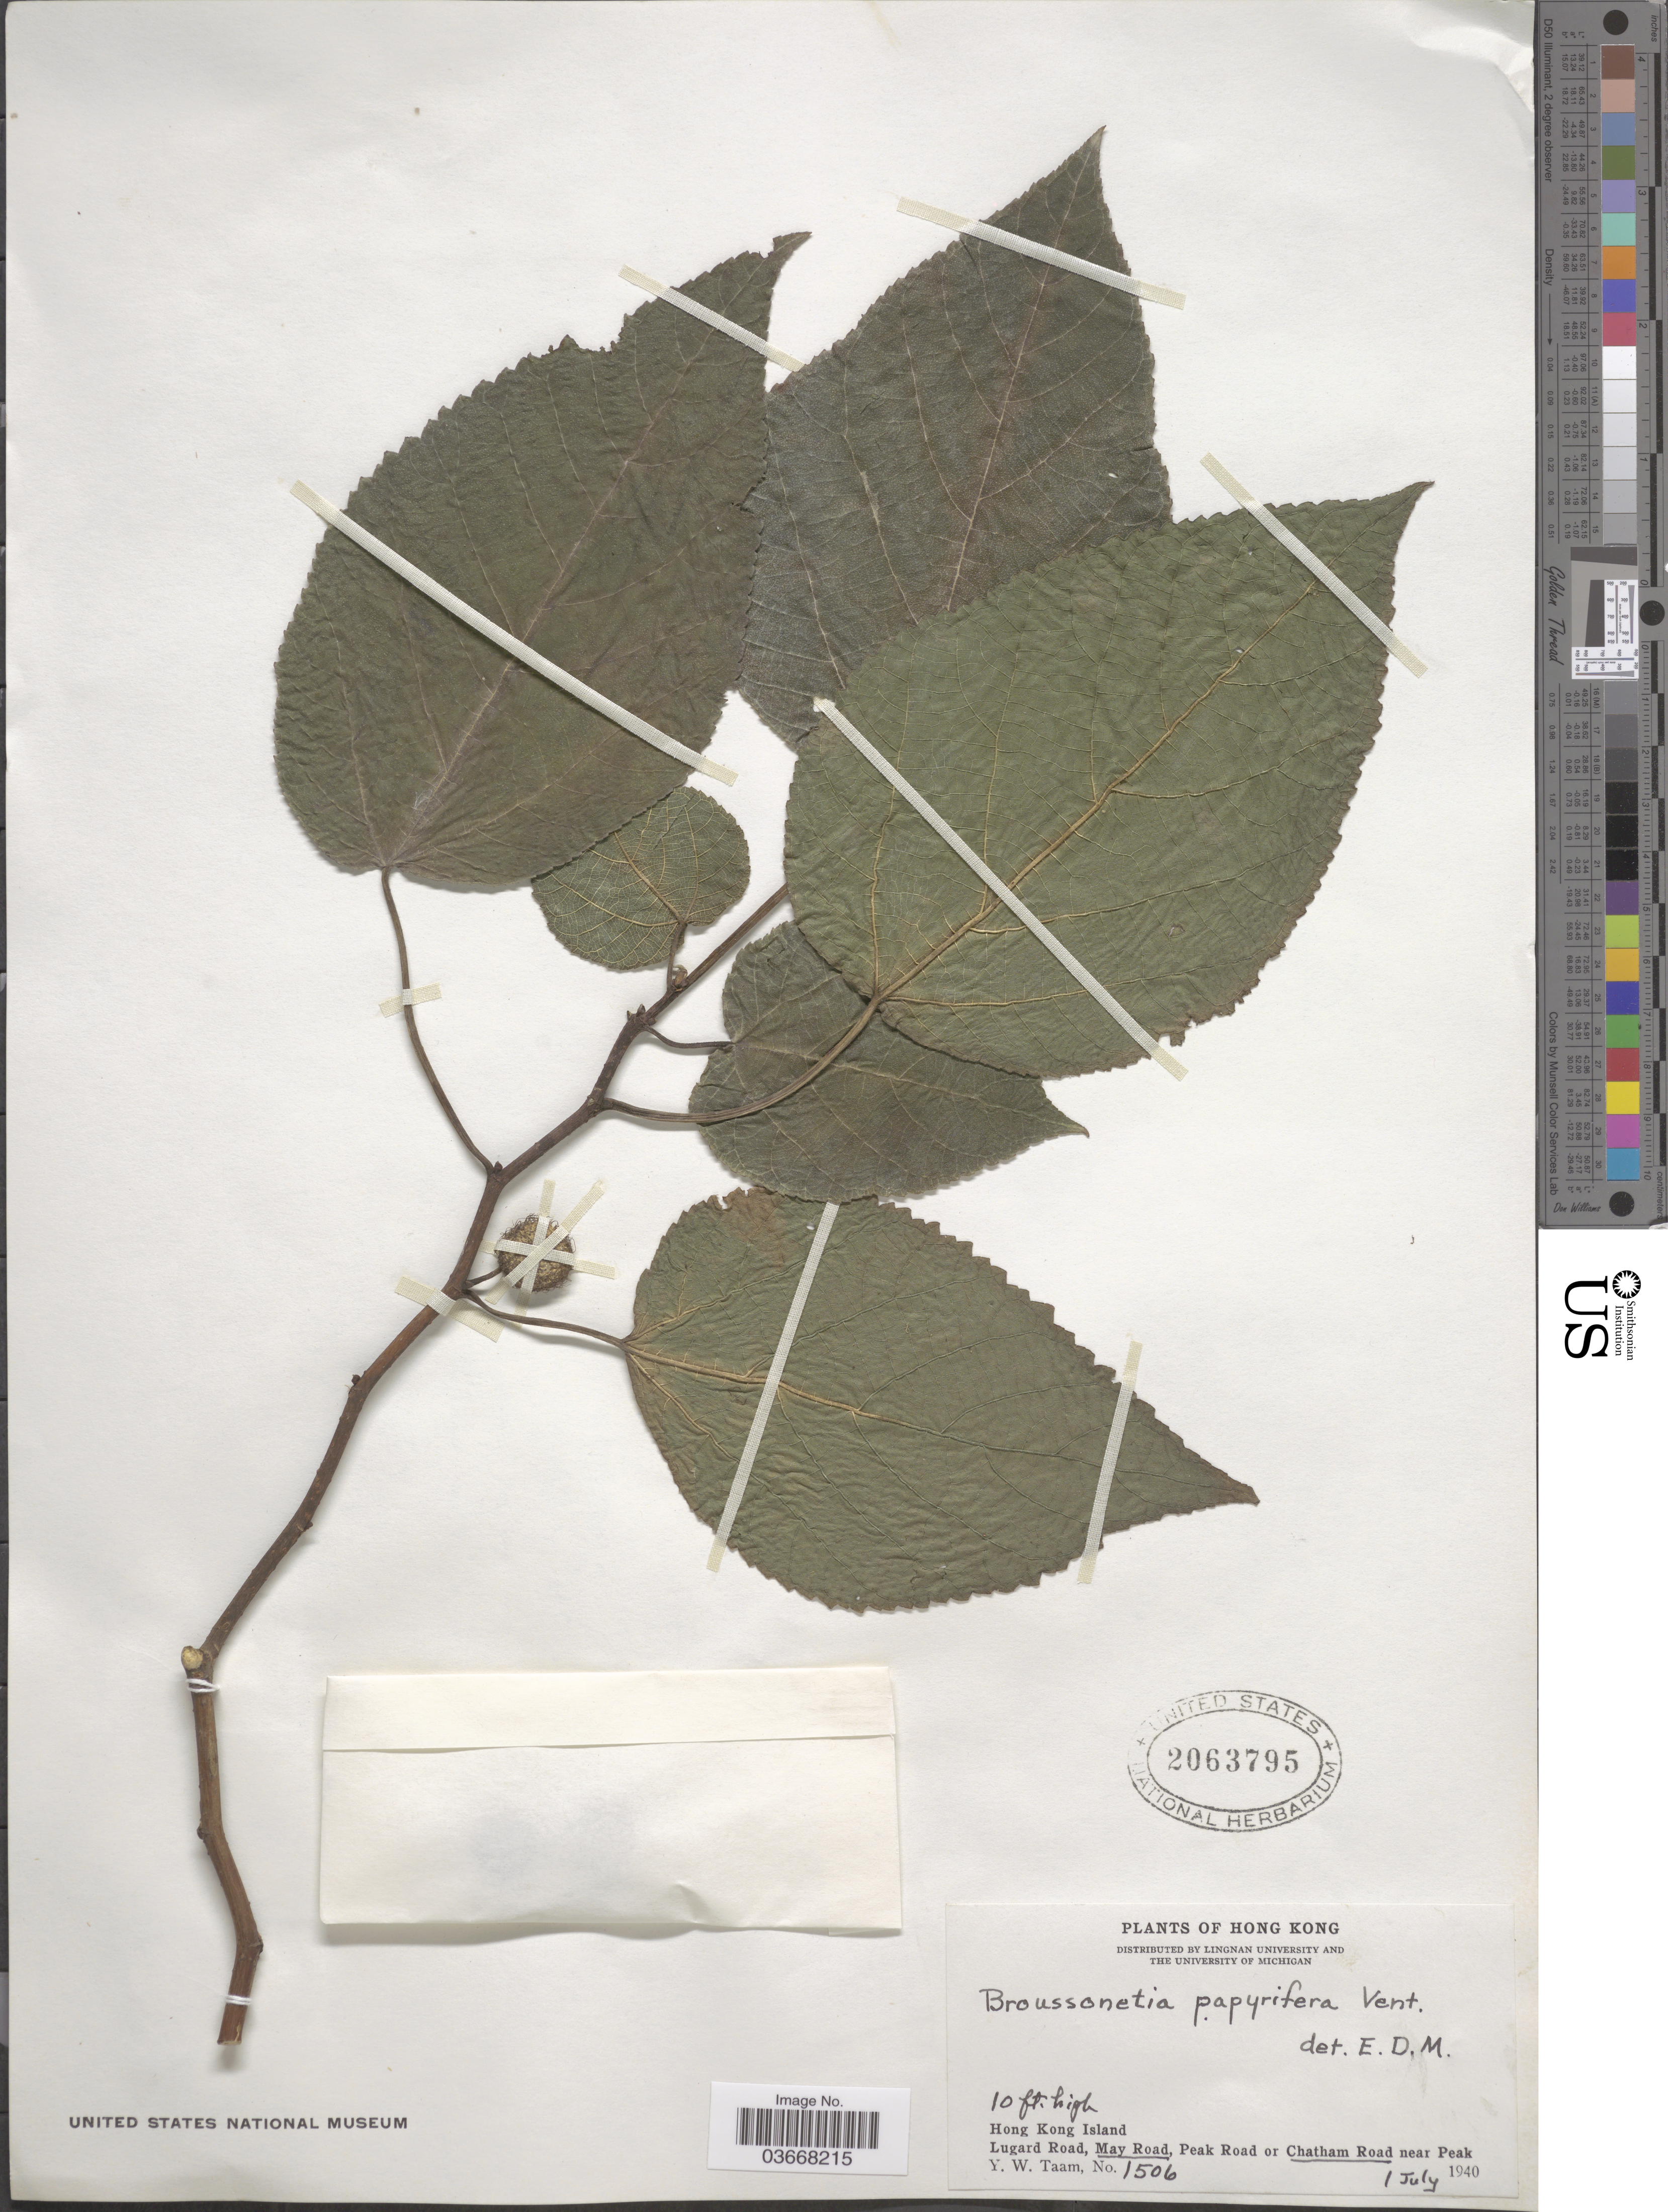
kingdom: Plantae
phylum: Tracheophyta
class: Magnoliopsida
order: Rosales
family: Moraceae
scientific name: Broussoneta papyrifera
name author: (L.) L'Hér. ex Vent.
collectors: Y. W. Taam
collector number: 1506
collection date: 1940-07-01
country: China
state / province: Hong Kong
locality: Hong Kong Island. Lugard Road, May Road, Peak Road or Chatham Road near Peak.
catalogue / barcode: US 2063795